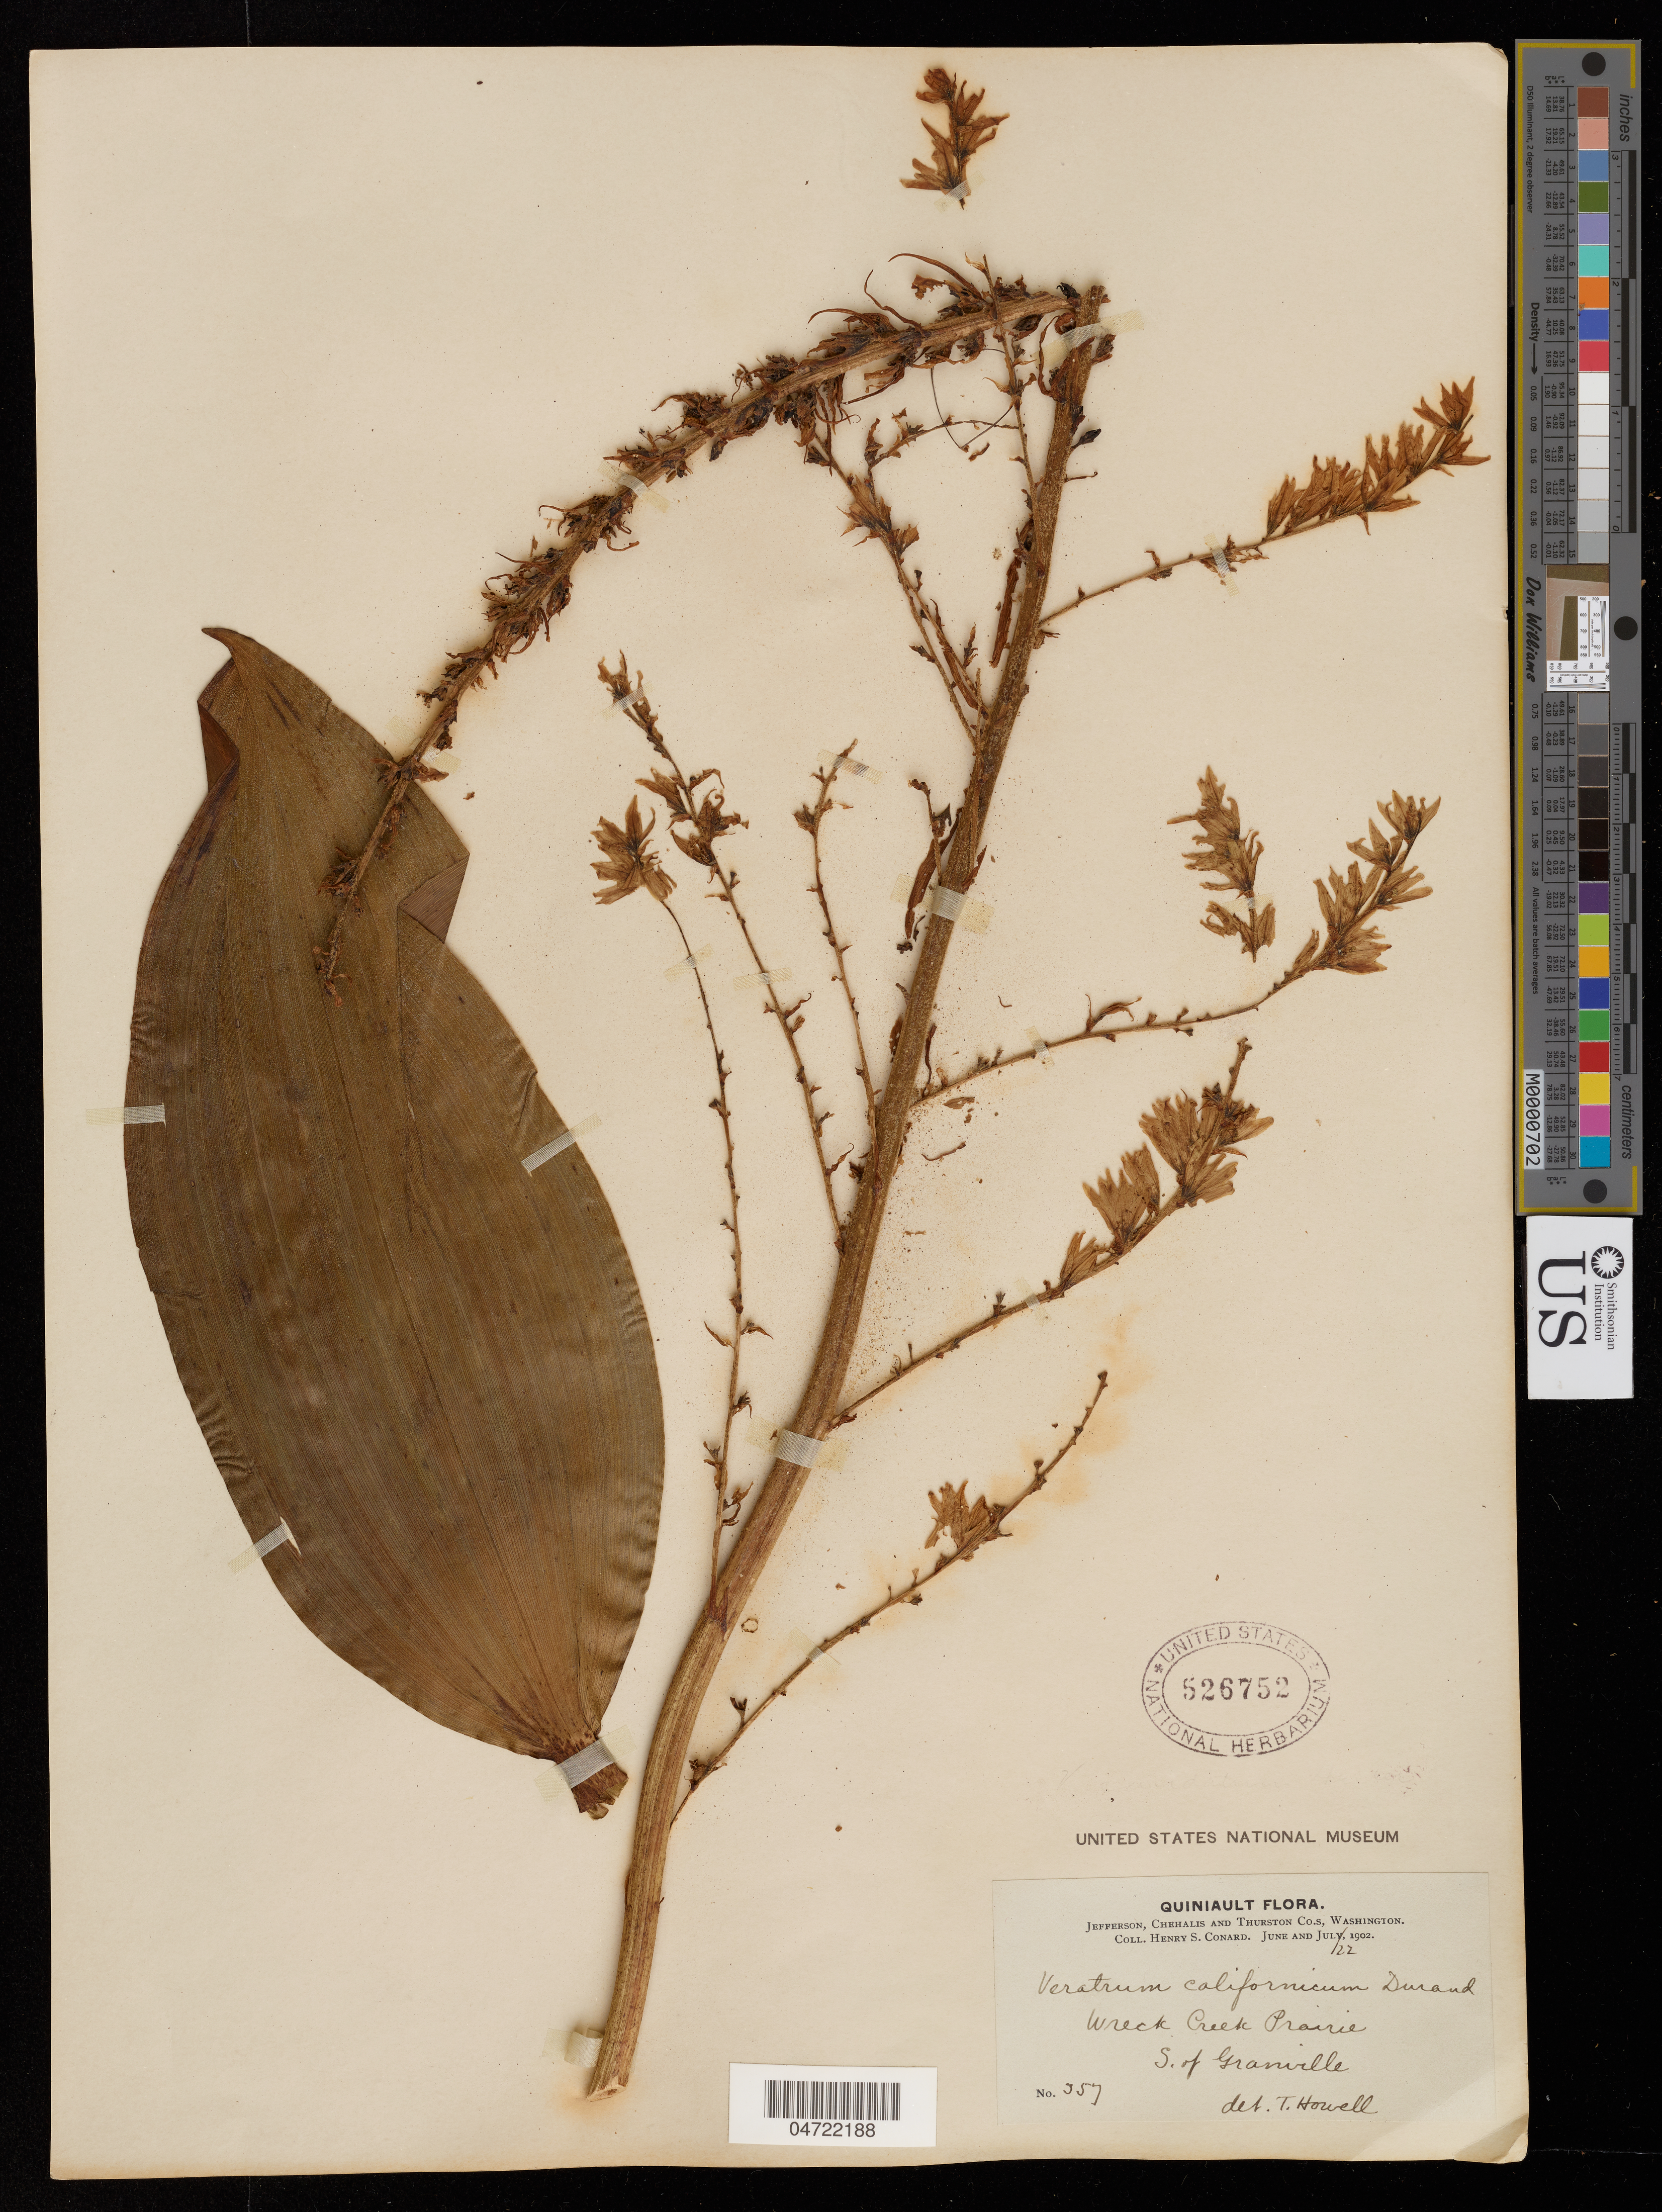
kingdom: Plantae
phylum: Tracheophyta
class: Liliopsida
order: Liliales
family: Melanthiaceae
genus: Veratrum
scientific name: Veratrum californicum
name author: Durand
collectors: H. S. Conard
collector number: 357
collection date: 1902-06/1902-07-22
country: United States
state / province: Washington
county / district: Thurston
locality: Quinialt, Jefferson, Chehalis and Thurston Co., Wreck Creek Prairie, S. of Granville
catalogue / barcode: US 526752